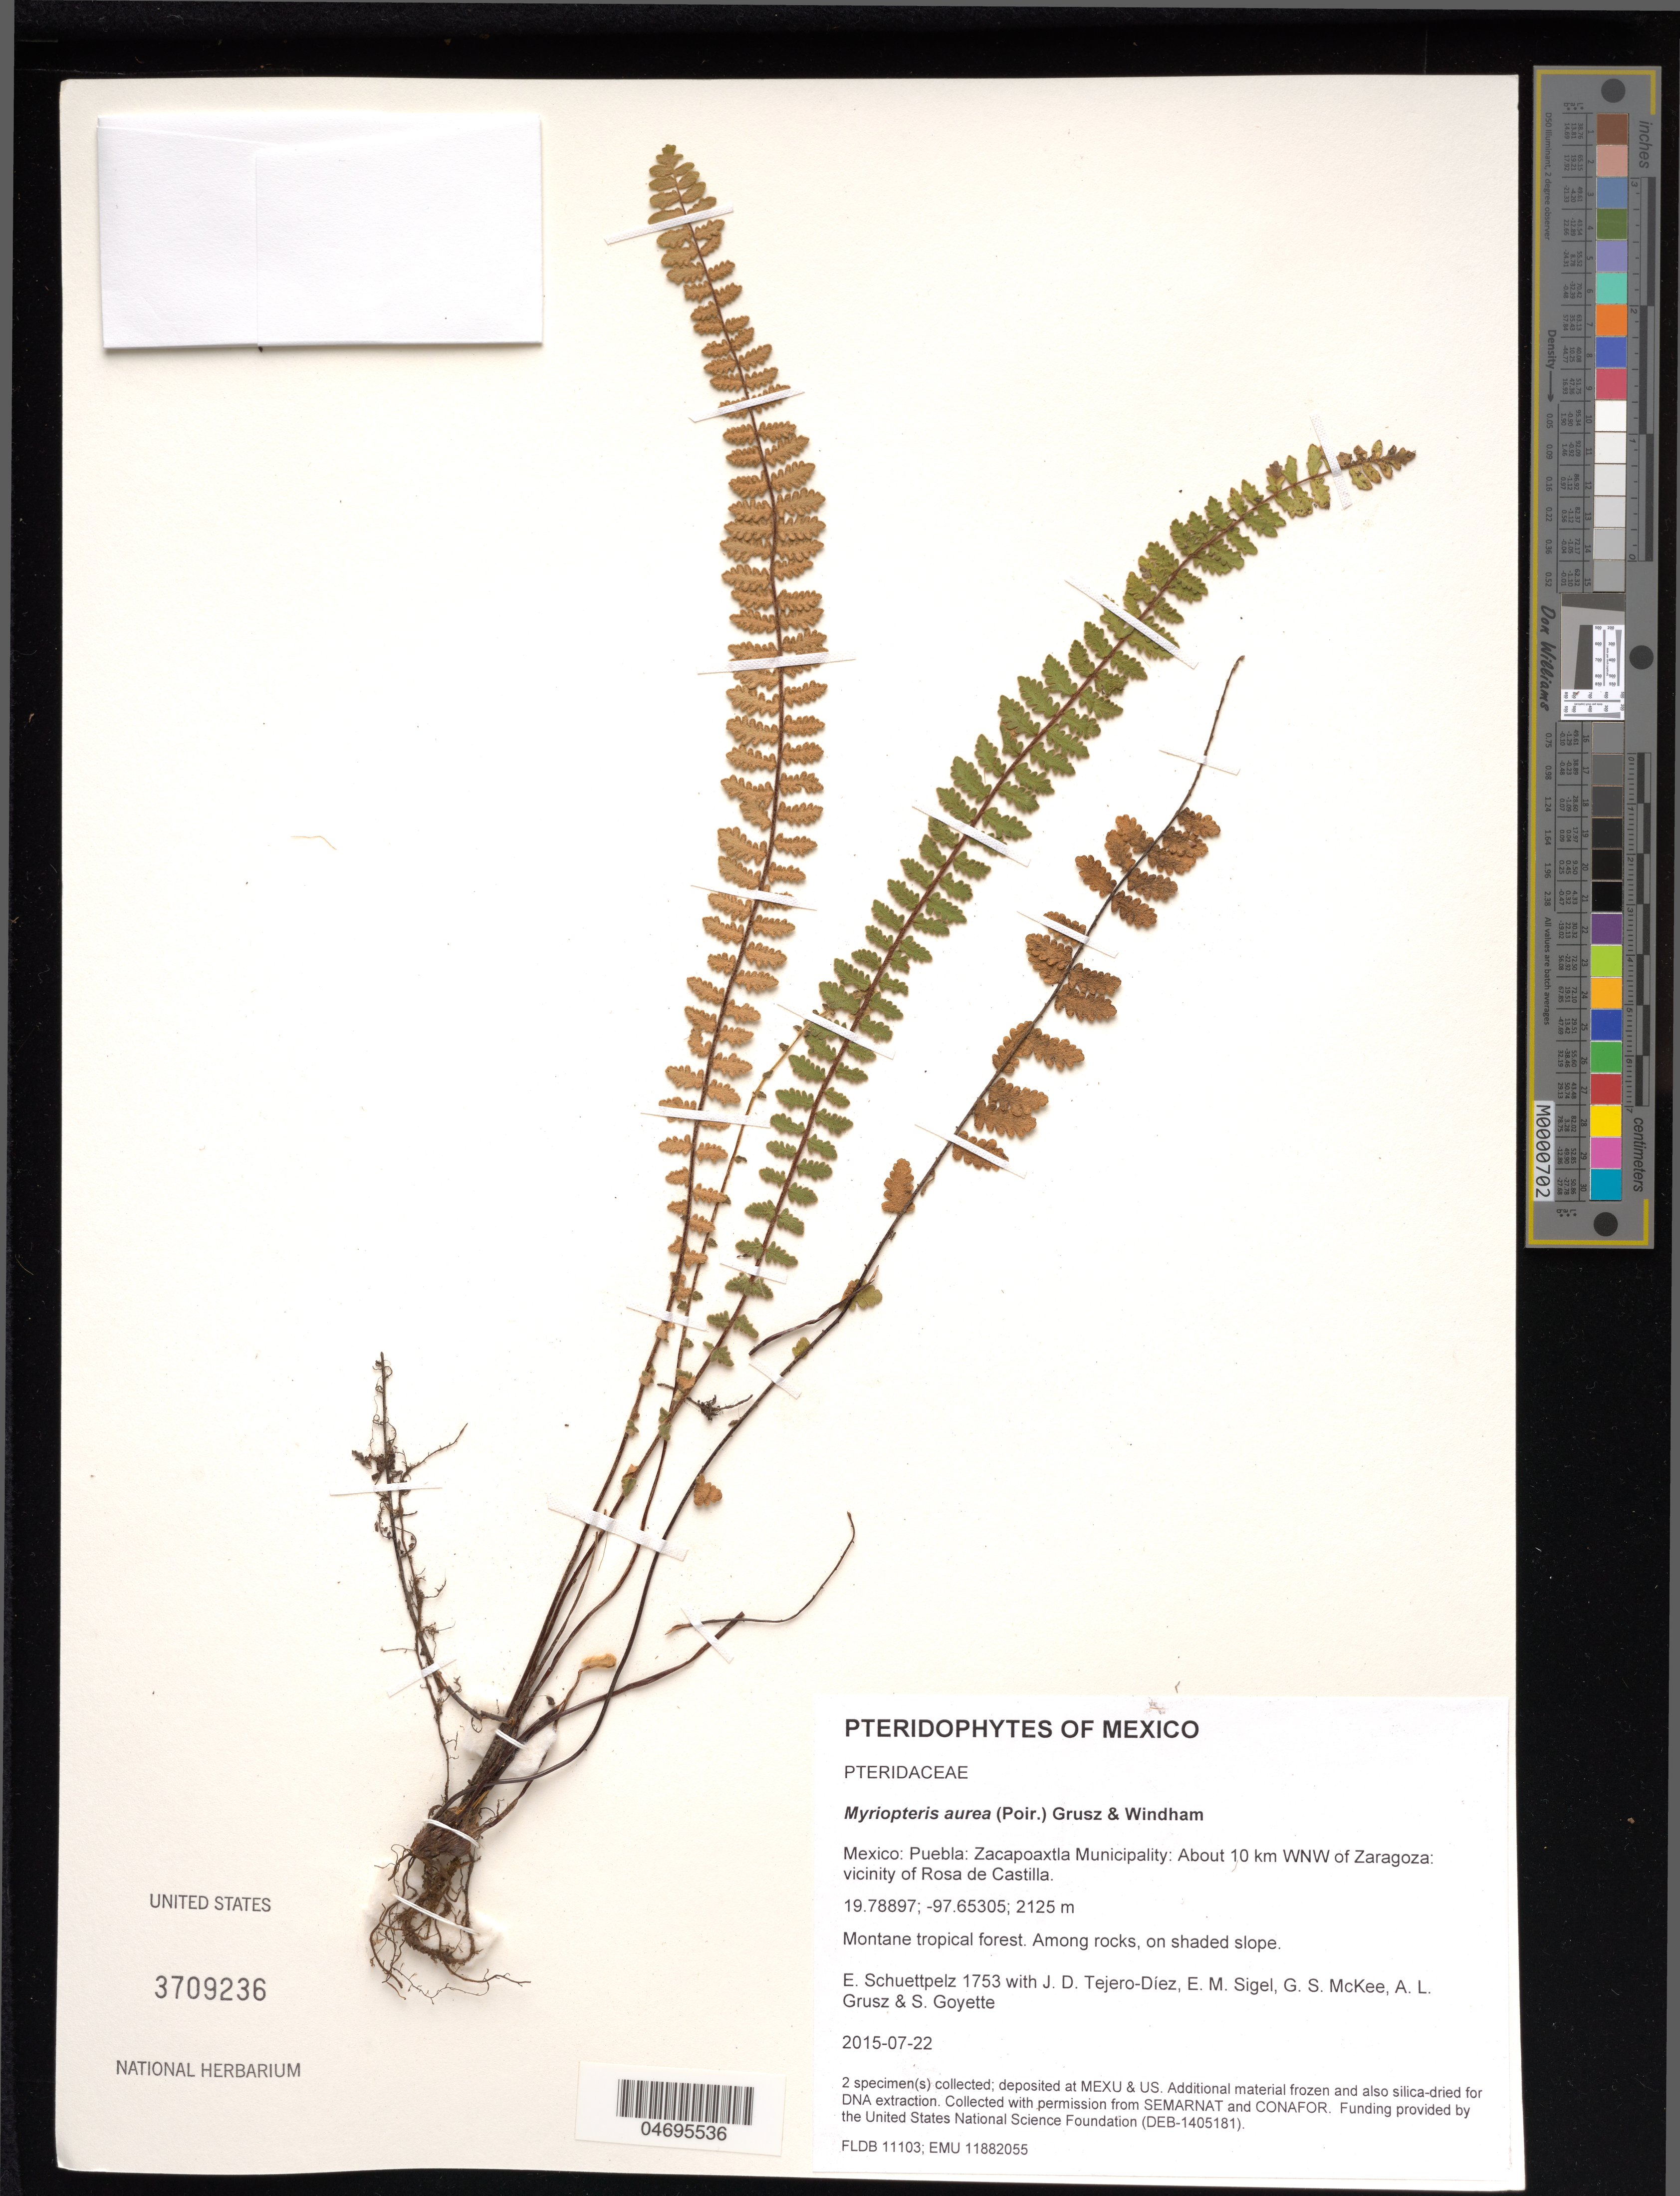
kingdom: Plantae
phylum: Tracheophyta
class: Polypodiopsida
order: Polypodiales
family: Pteridaceae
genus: Myriopteris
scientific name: Myriopteris aurea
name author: (Poir.) Grusz & Windham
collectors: E. Schuettpelz, D. Tejero-Díez, E. M. Sigel, G. S. McKee & A. Grusz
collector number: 1753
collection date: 2015-07-22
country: Mexico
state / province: Puebla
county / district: Zacapoaxtla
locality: About 10 km WNW of Zaragoza: vicinity of Rosa de Castilla.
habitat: Montane tropical forest.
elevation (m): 2125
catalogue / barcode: US 3709236